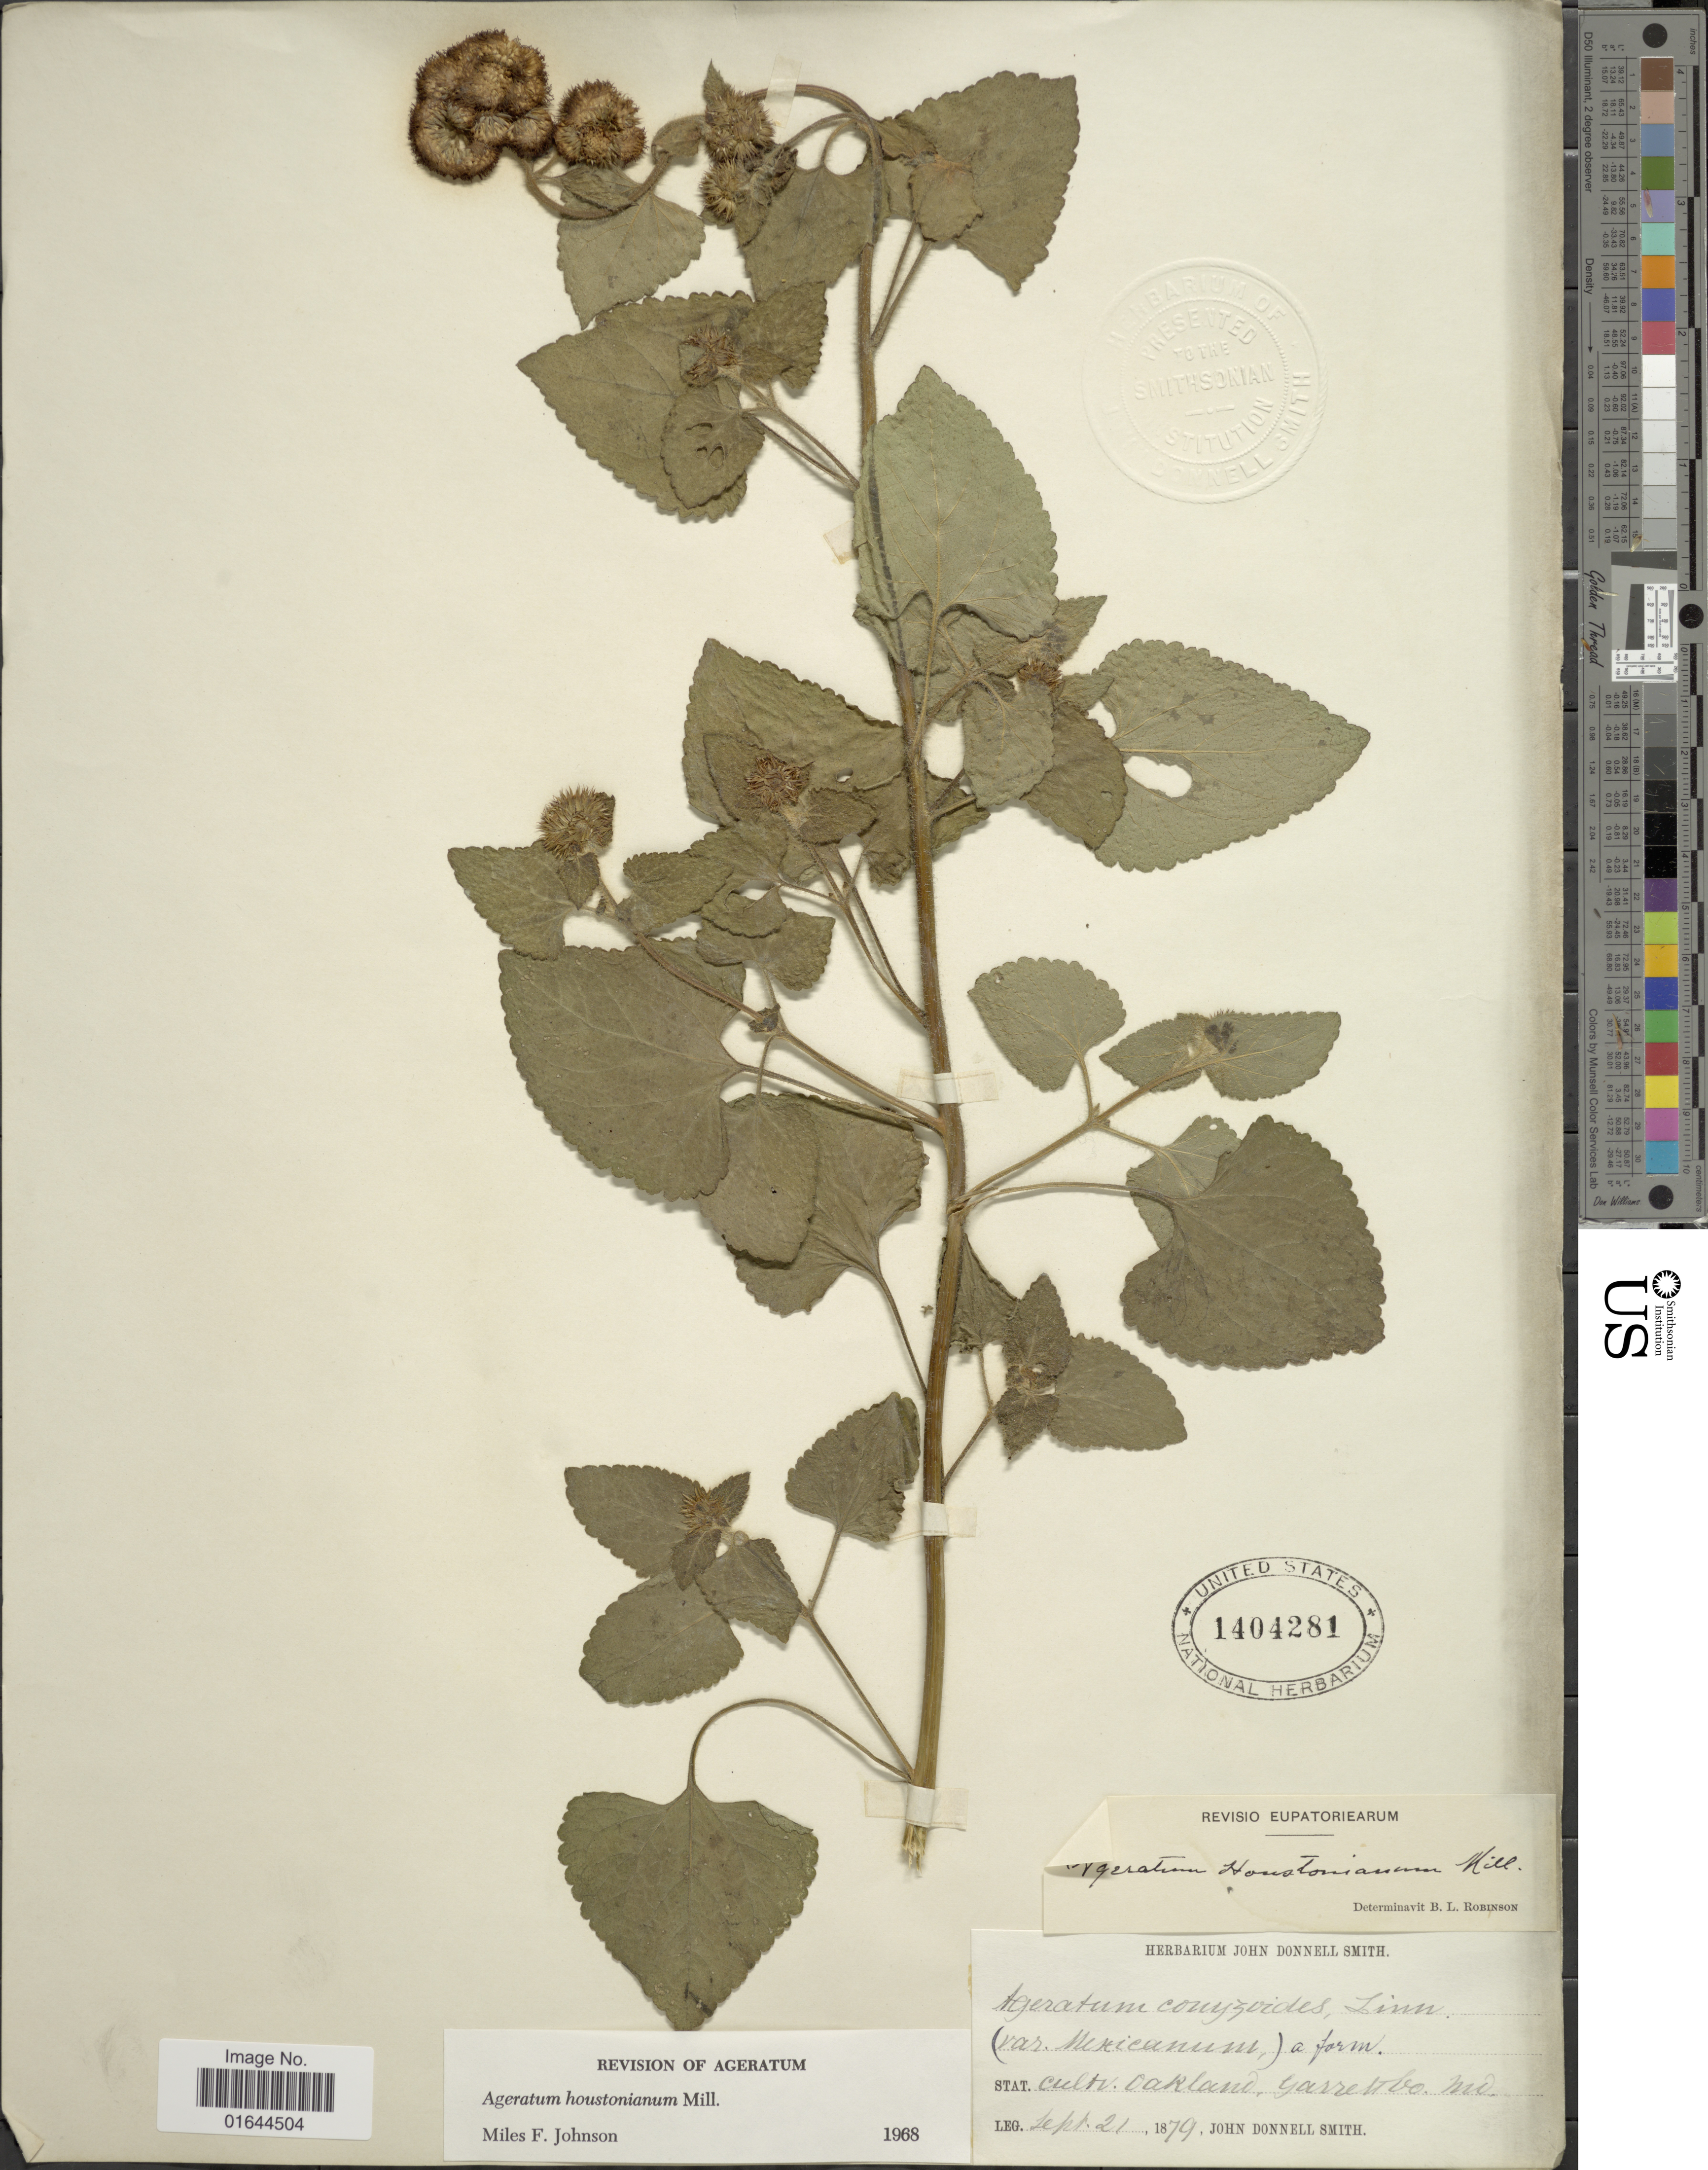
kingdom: Plantae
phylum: Tracheophyta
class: Magnoliopsida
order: Asterales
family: Asteraceae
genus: Ageratum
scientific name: Ageratum houstonianum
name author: Mill.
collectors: J. Donnell Smith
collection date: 1879-09-21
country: United States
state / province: Maryland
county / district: Garrett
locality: Stat. cultv. Oakland, Garrett Co, Md.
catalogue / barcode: US 1404281